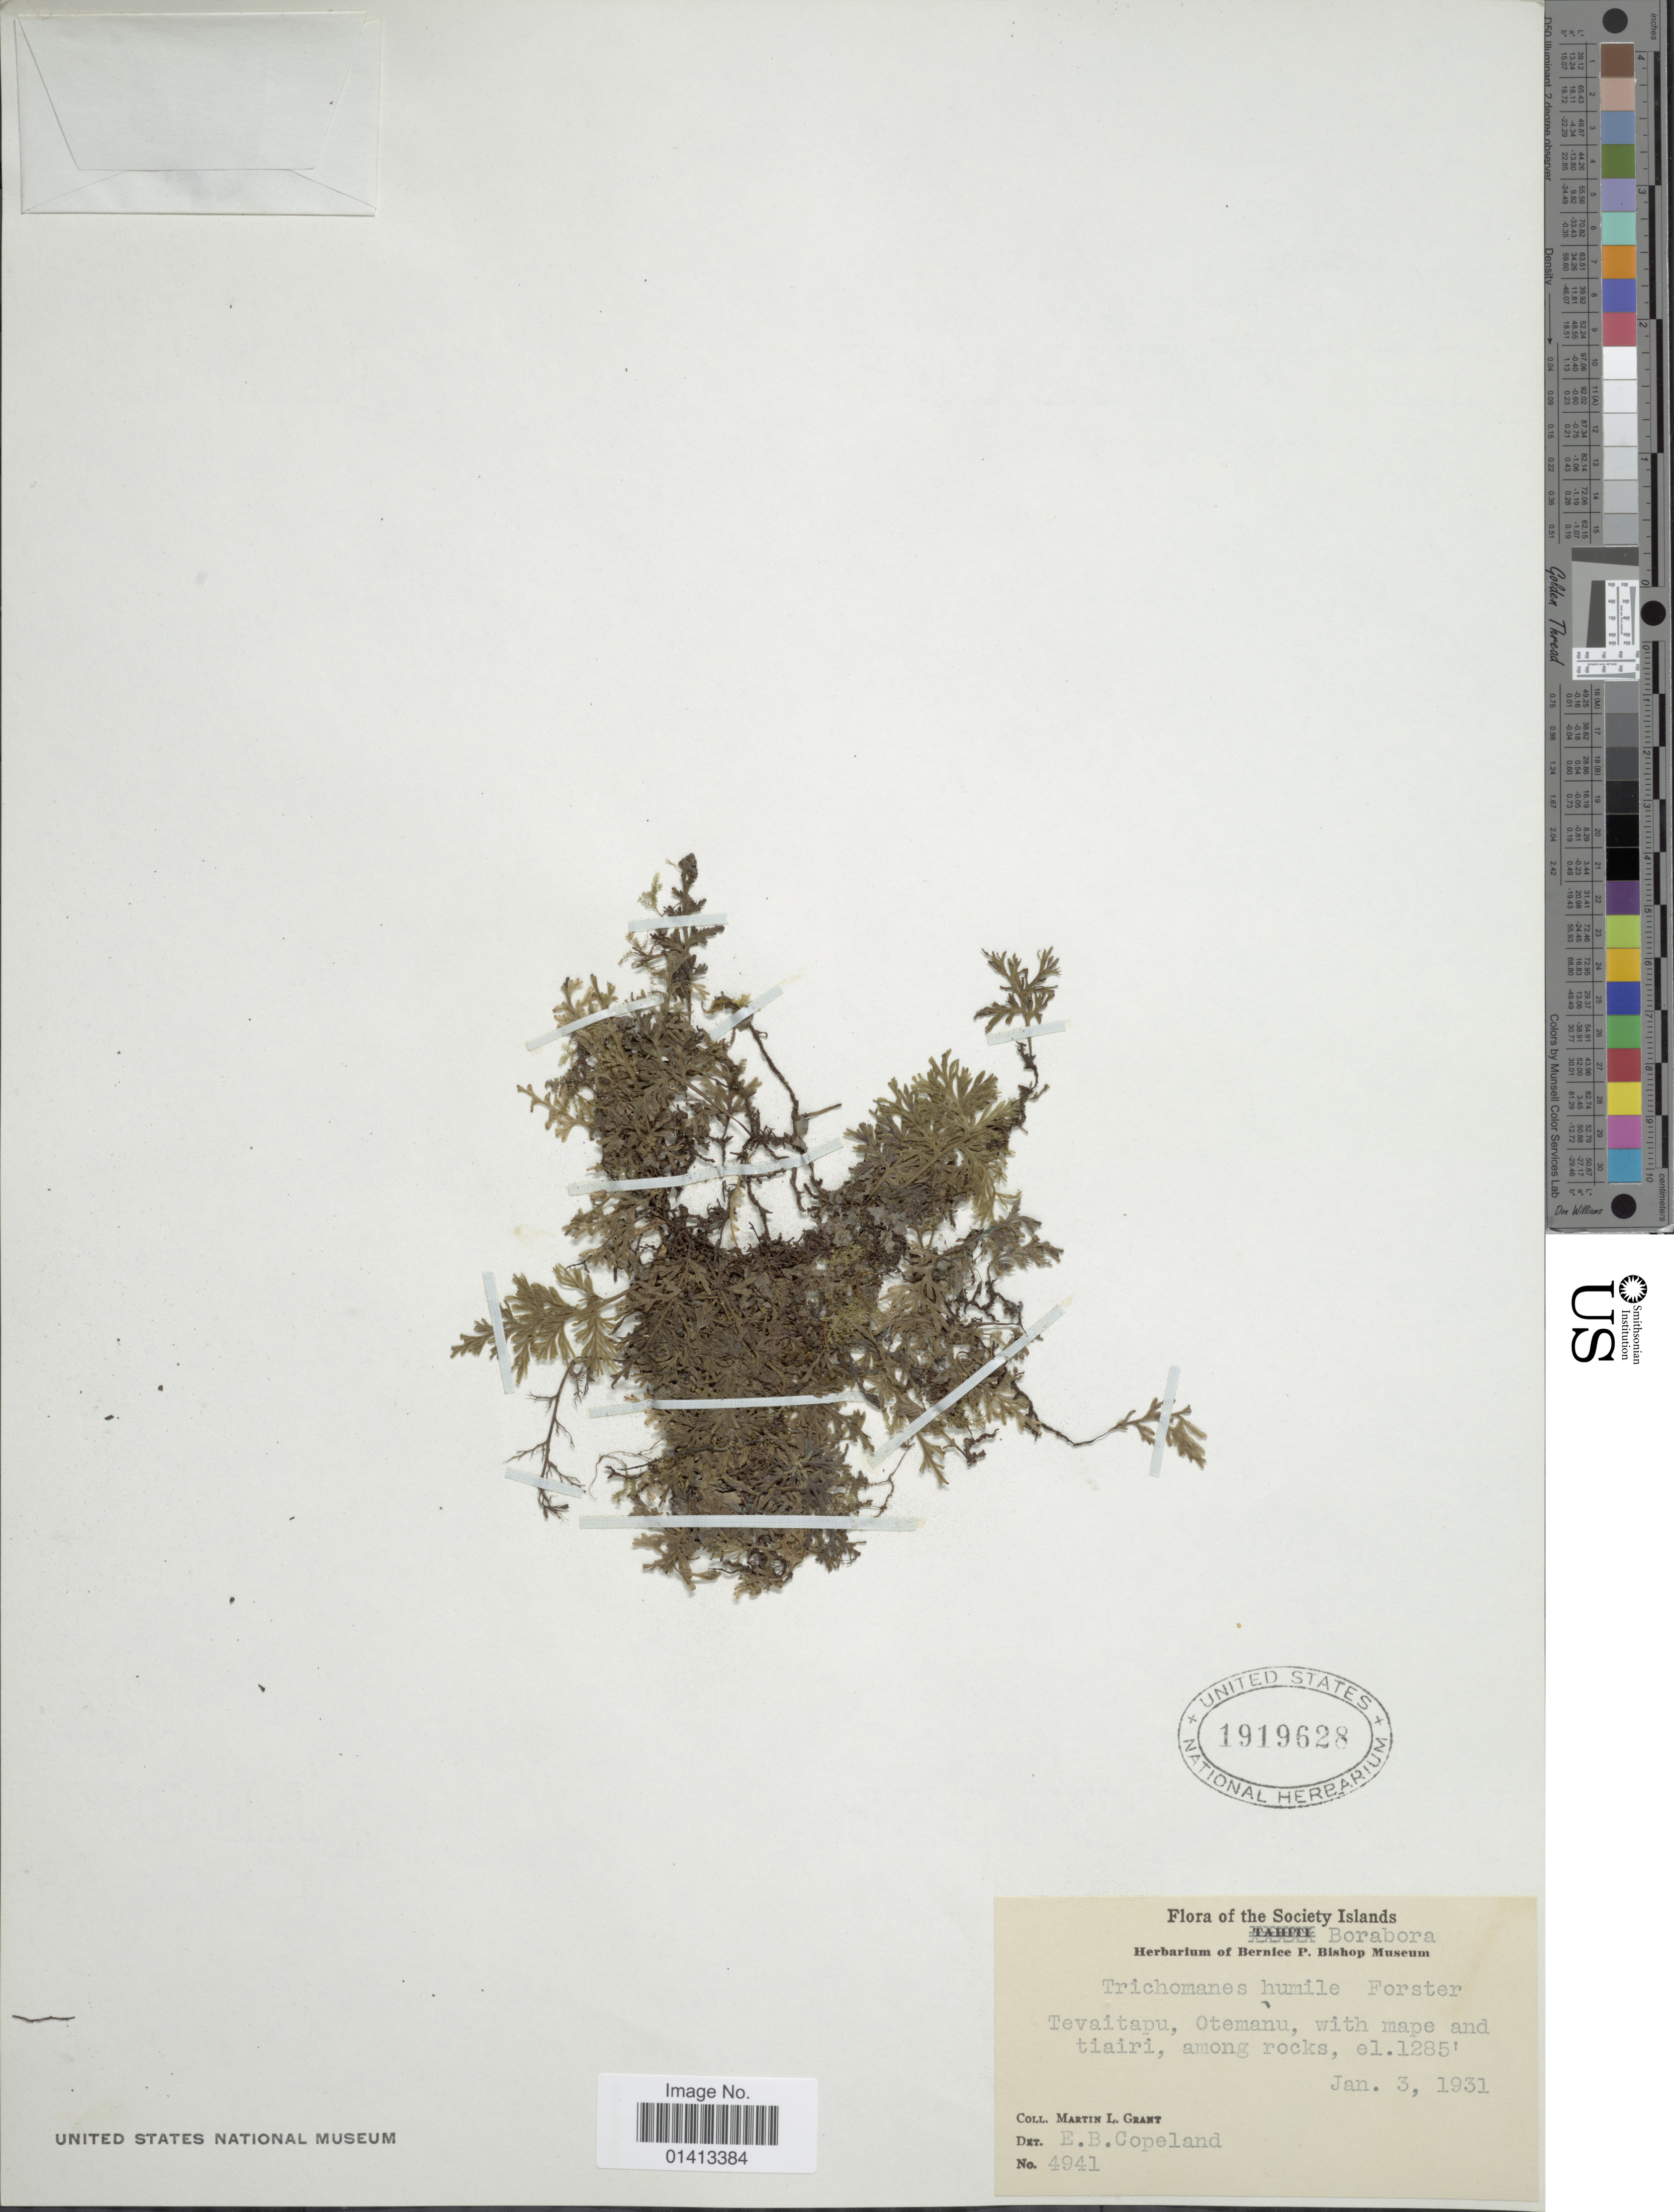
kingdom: Plantae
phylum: Tracheophyta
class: Polypodiopsida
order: Hymenophyllales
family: Hymenophyllaceae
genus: Crepidomanes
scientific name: Crepidomanes humilis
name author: (G. Forst.) Bosch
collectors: M. L. Grant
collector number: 4941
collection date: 1931-01-03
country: French Polynesia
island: Bora Bora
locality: The Society Islands, Borabora, Tevaitapu, Otemanu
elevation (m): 392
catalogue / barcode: US 1919628